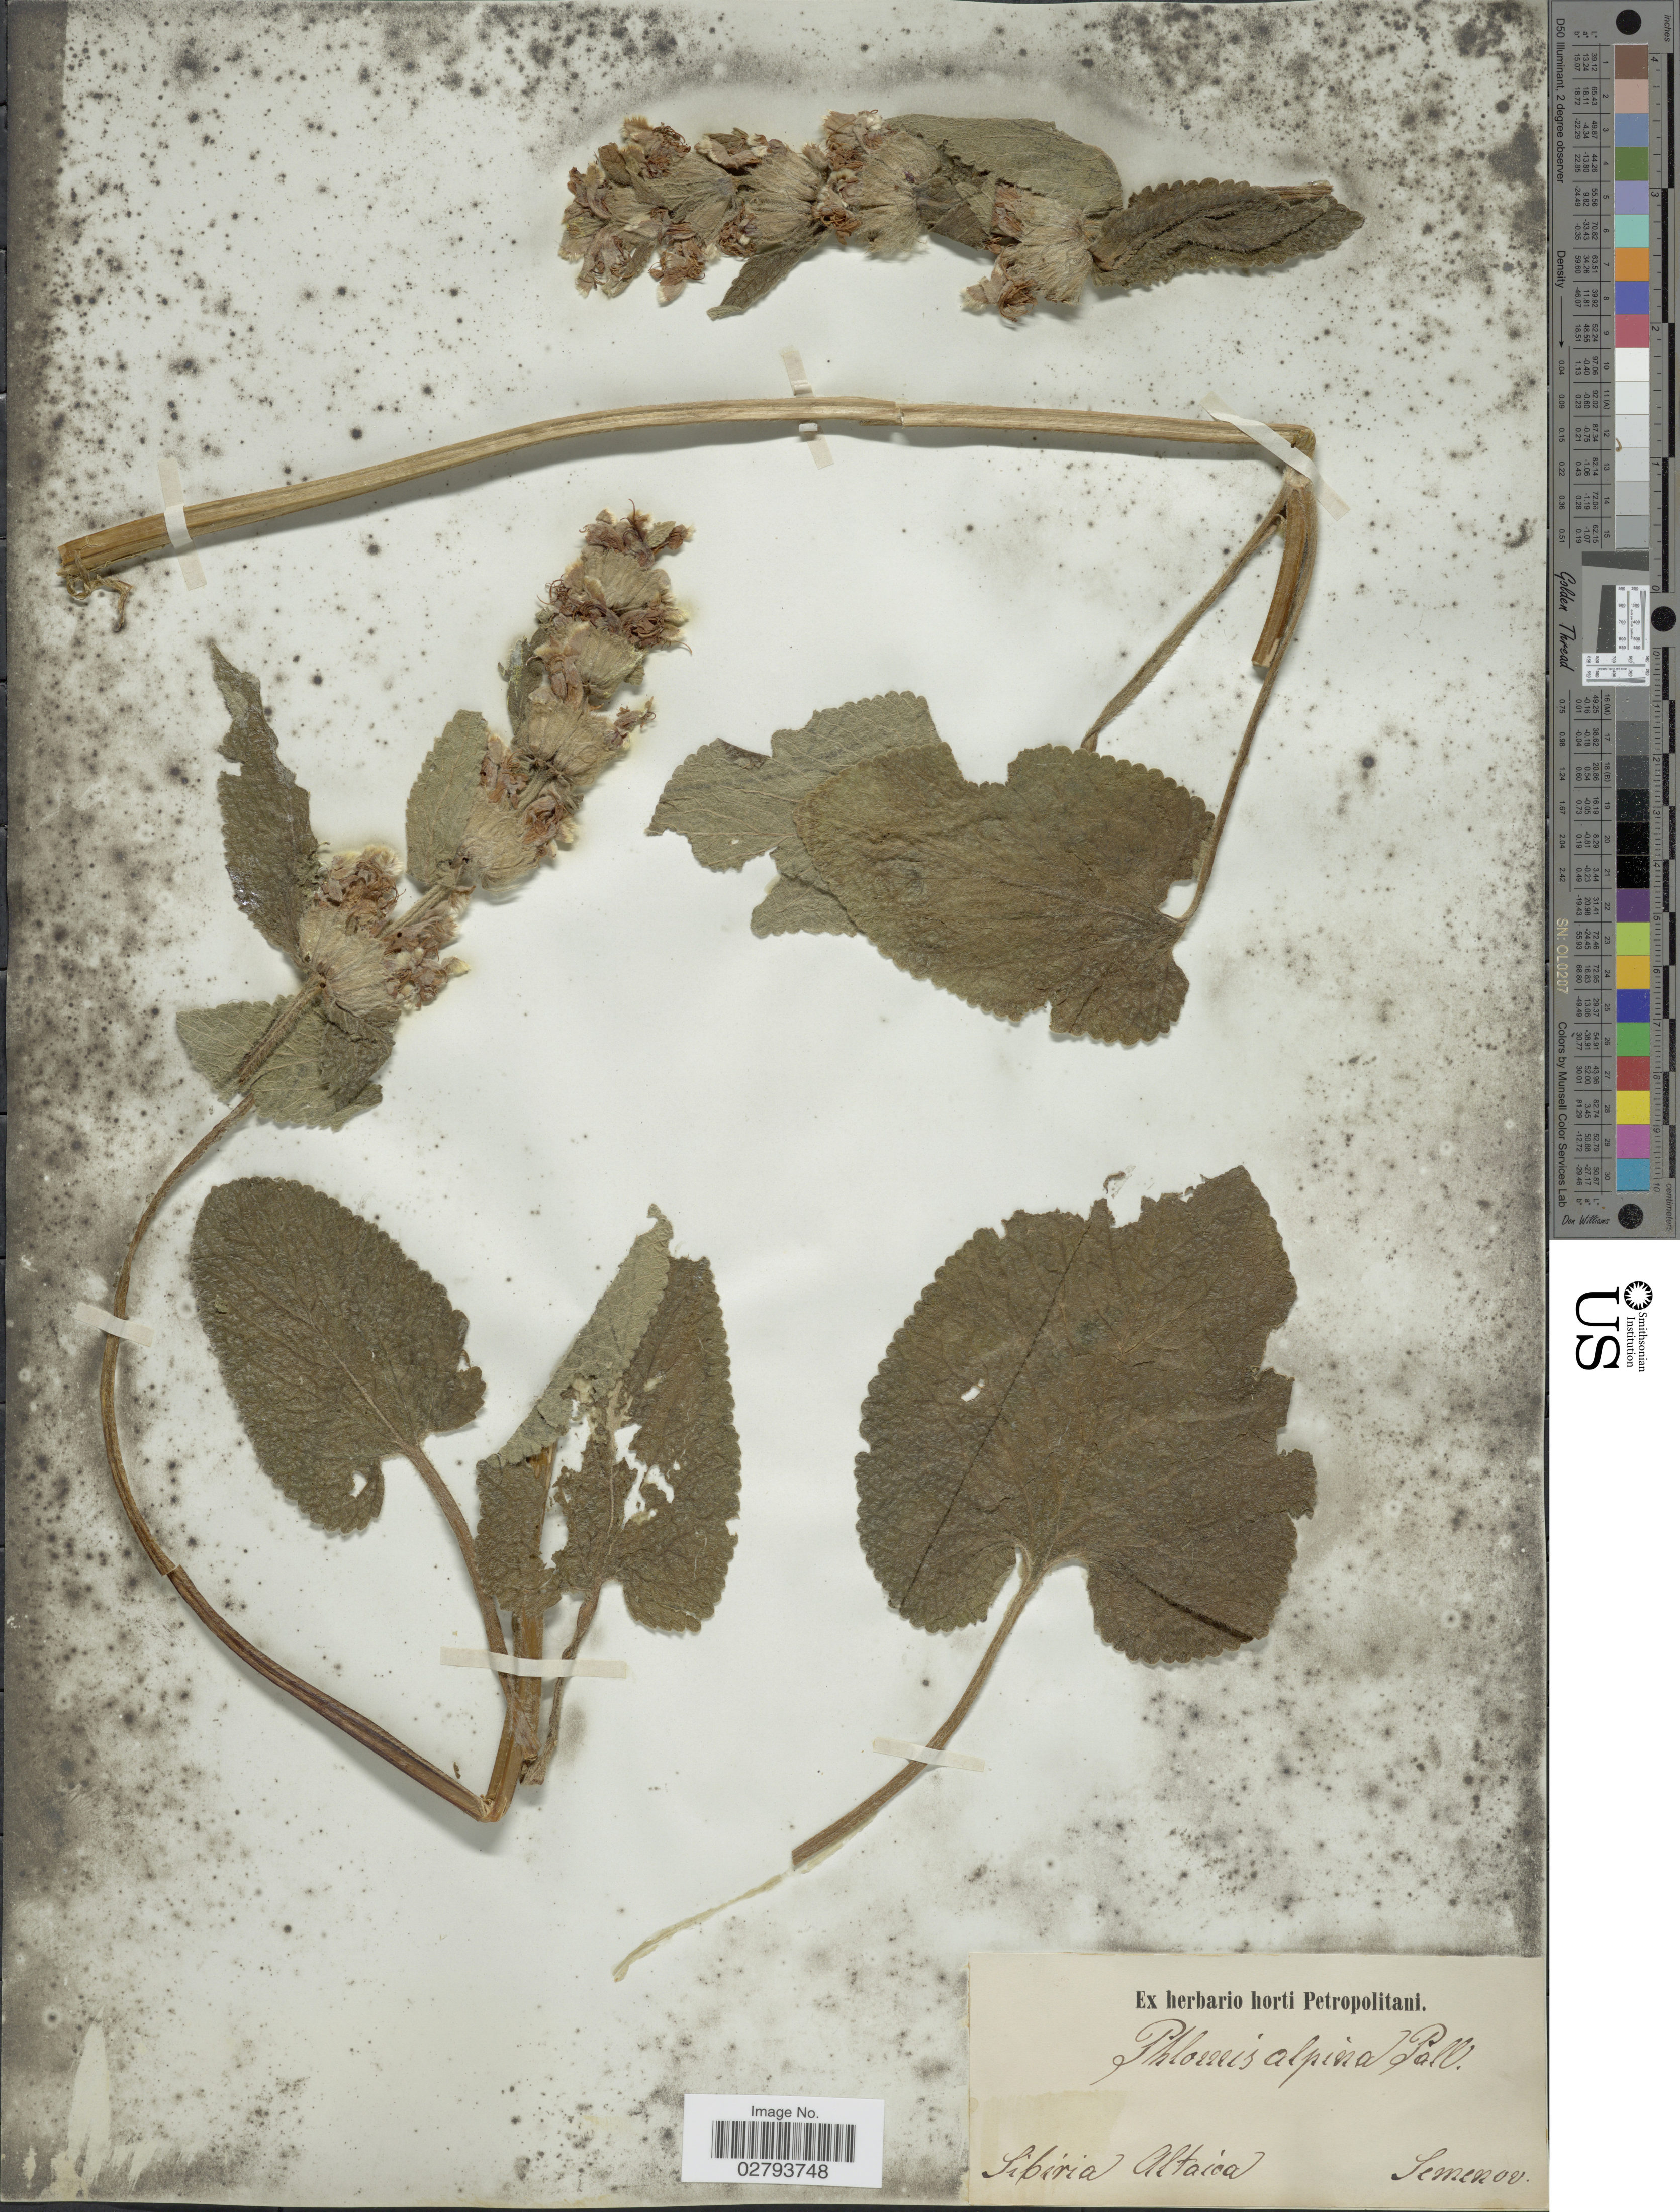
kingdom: Plantae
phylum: Tracheophyta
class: Magnoliopsida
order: Lamiales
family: Lamiaceae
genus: Phlomoides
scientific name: Phlomoides alpina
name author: (Pall.) Adylov et al.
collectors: -- Semenov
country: Russian Federation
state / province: West Siberia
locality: Sibiria, Altaica